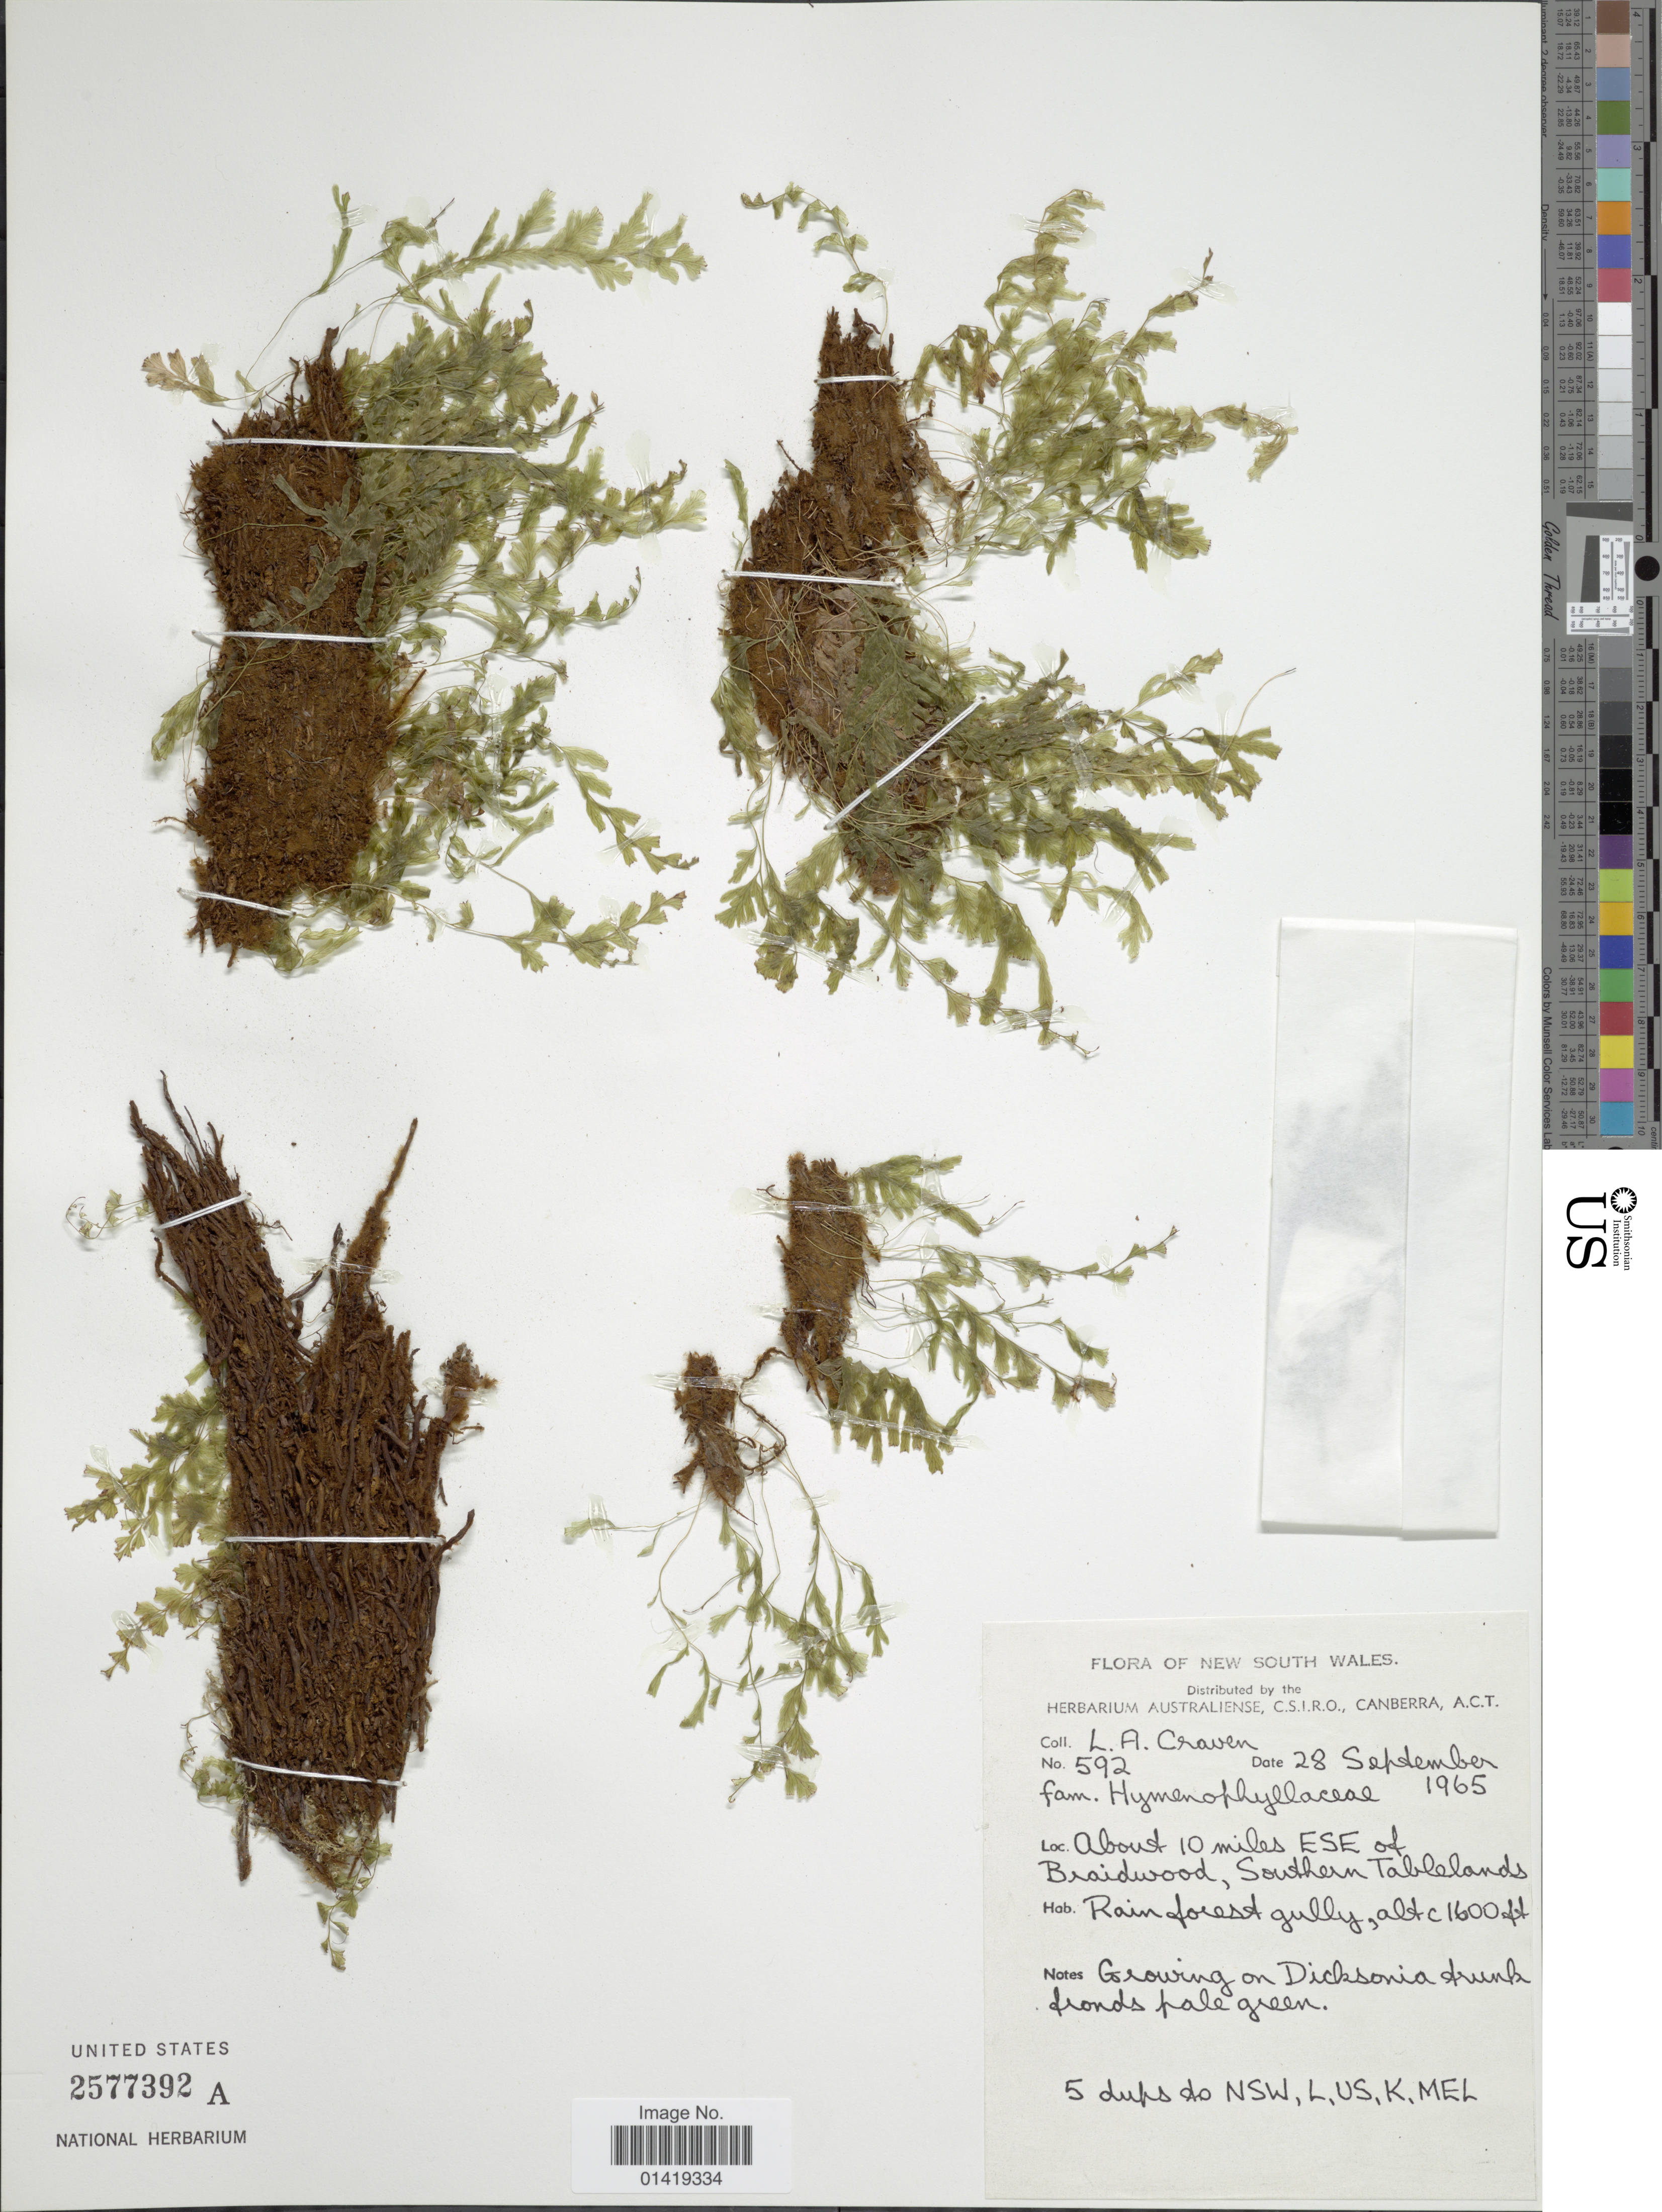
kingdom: Plantae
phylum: Tracheophyta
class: Polypodiopsida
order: Hymenophyllales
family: Hymenophyllaceae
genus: Hymenophyllum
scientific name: Hymenophyllum sp.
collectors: L. A. Craven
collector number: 592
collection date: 1965-09-28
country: Australia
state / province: New South Wales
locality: About 10 miles ESE of Braidwood, Southern Tablelands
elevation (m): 488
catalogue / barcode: US 2577392A